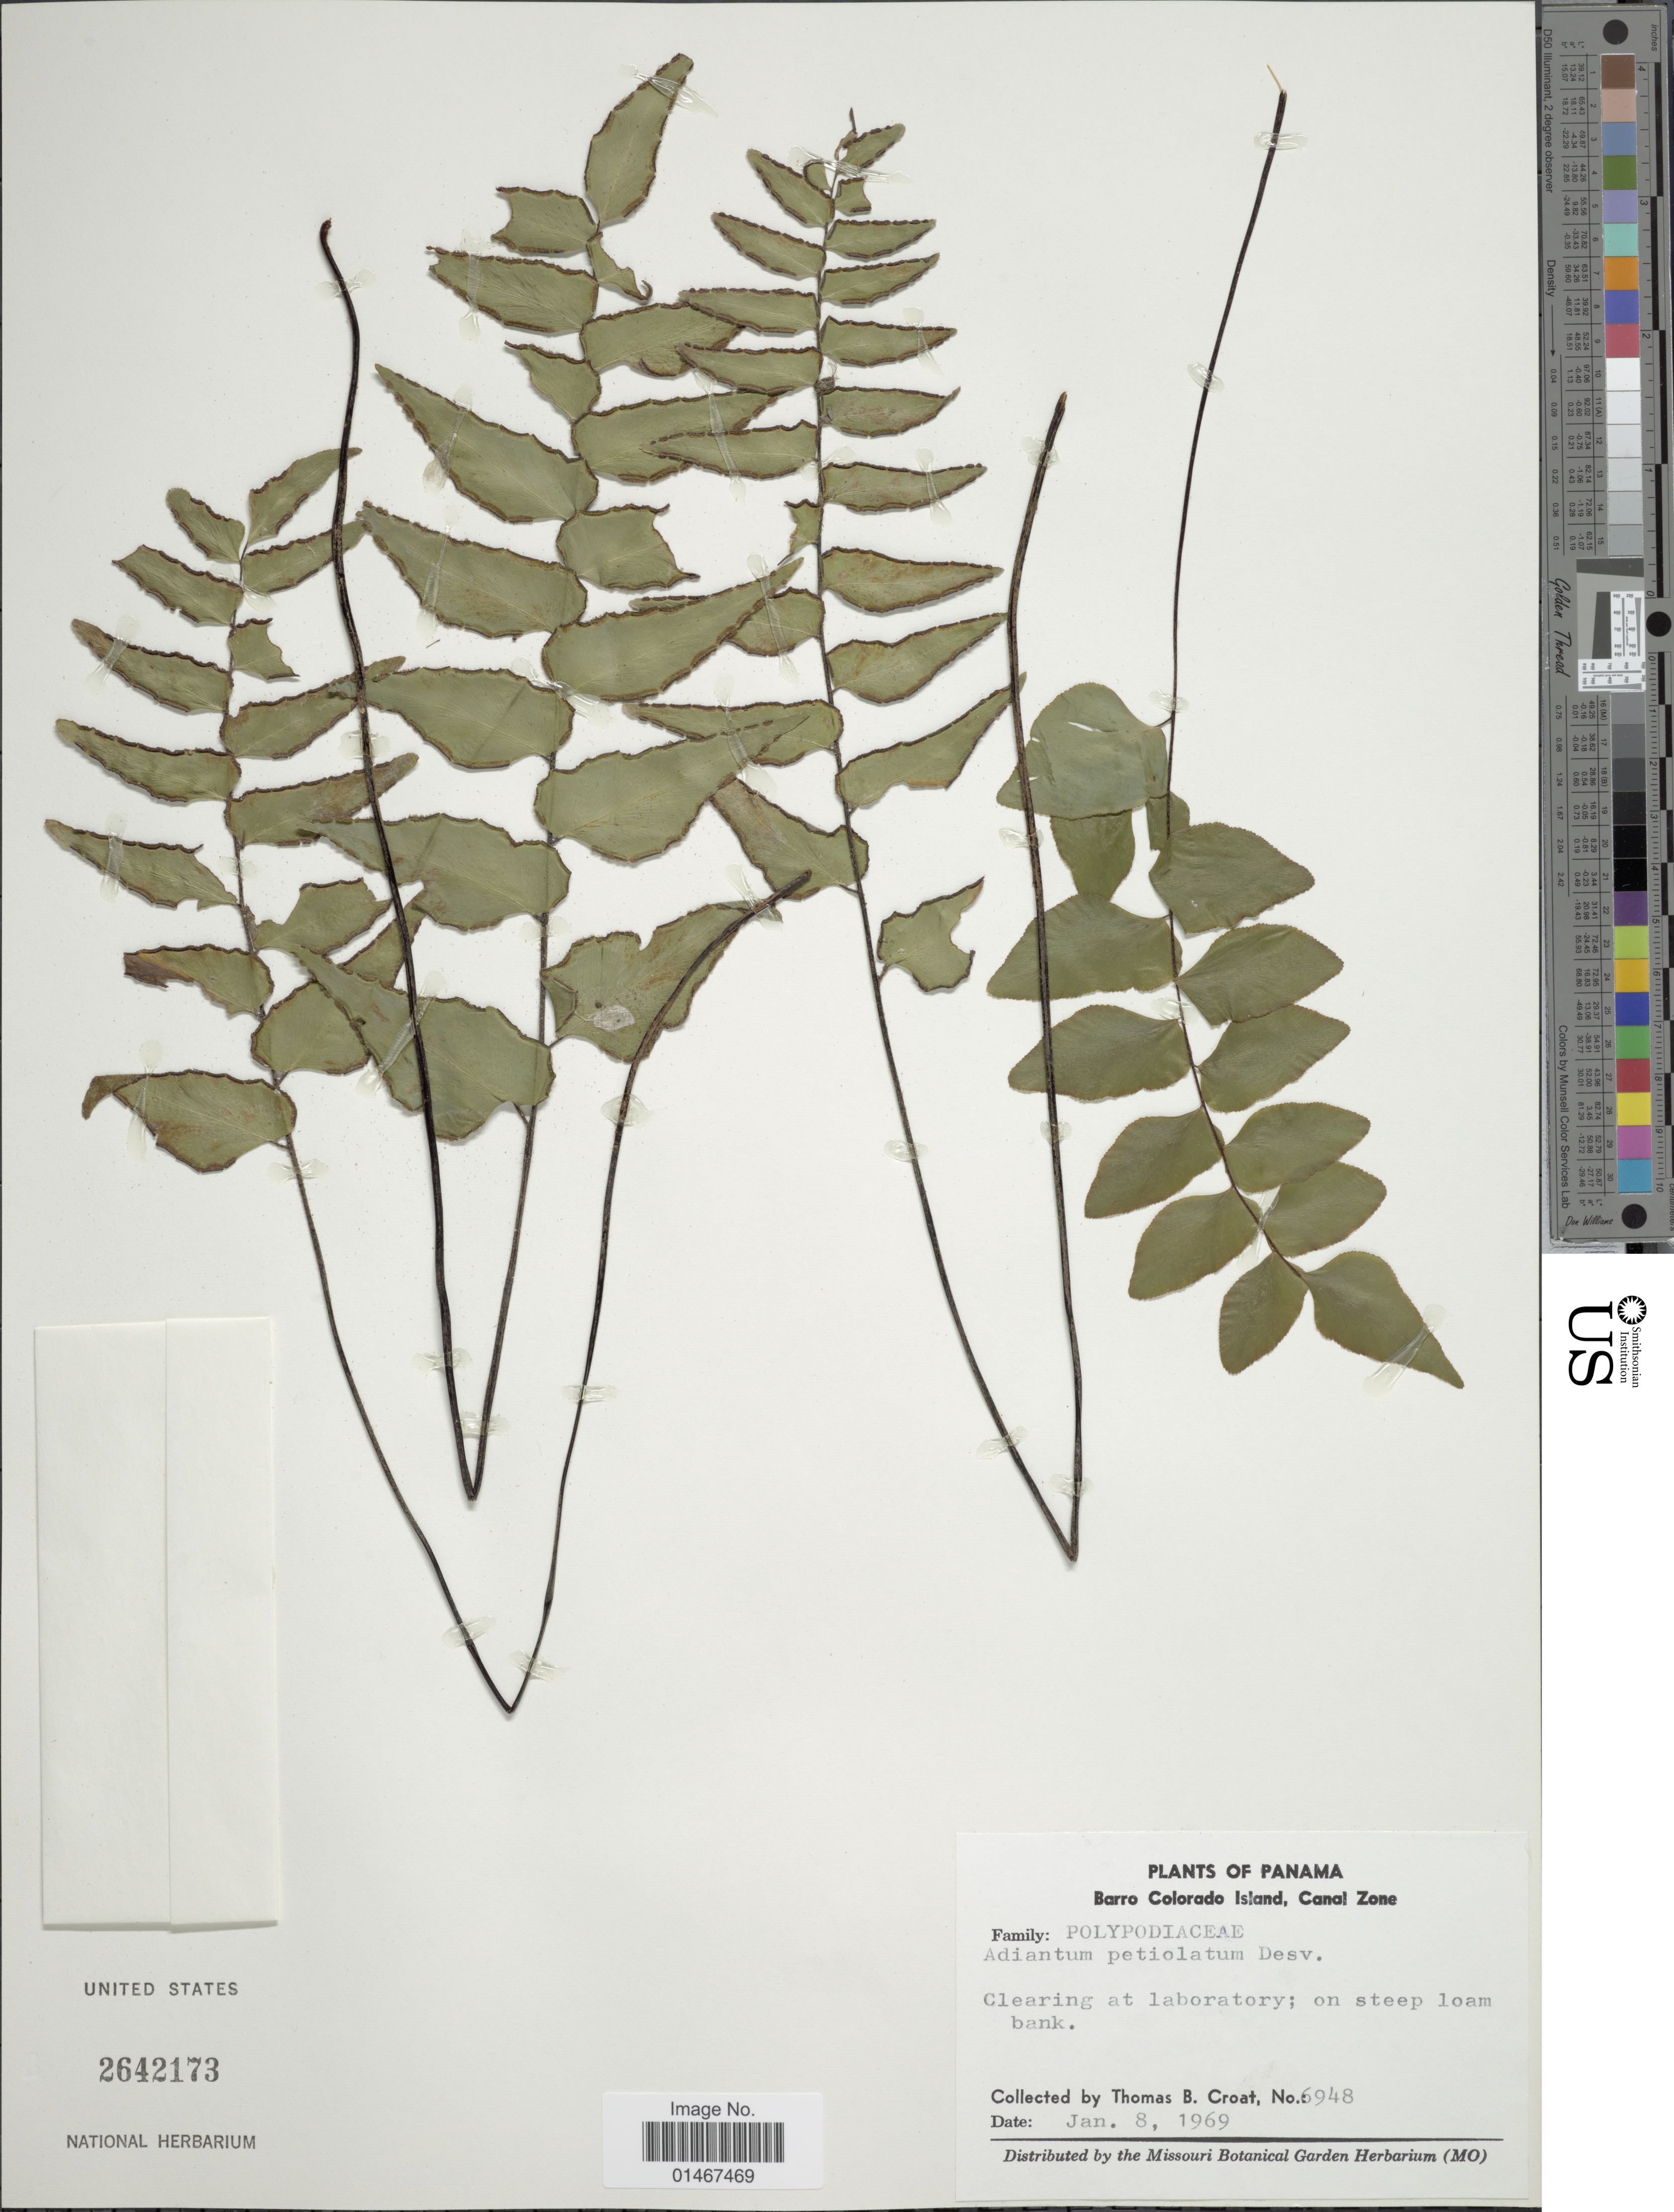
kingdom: Plantae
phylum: Tracheophyta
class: Polypodiopsida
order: Polypodiales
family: Pteridaceae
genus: Adiantum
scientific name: Adiantum petiolatum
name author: Desv.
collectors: T. B. Croat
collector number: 6948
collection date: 1969-01-08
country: Panama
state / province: Panamá Oeste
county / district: Canal Zone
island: Barro Colorado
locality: Barro Colorado Island, Canal Zone. Clearing at laboratory; on steep loam bank.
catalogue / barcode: US 2642173